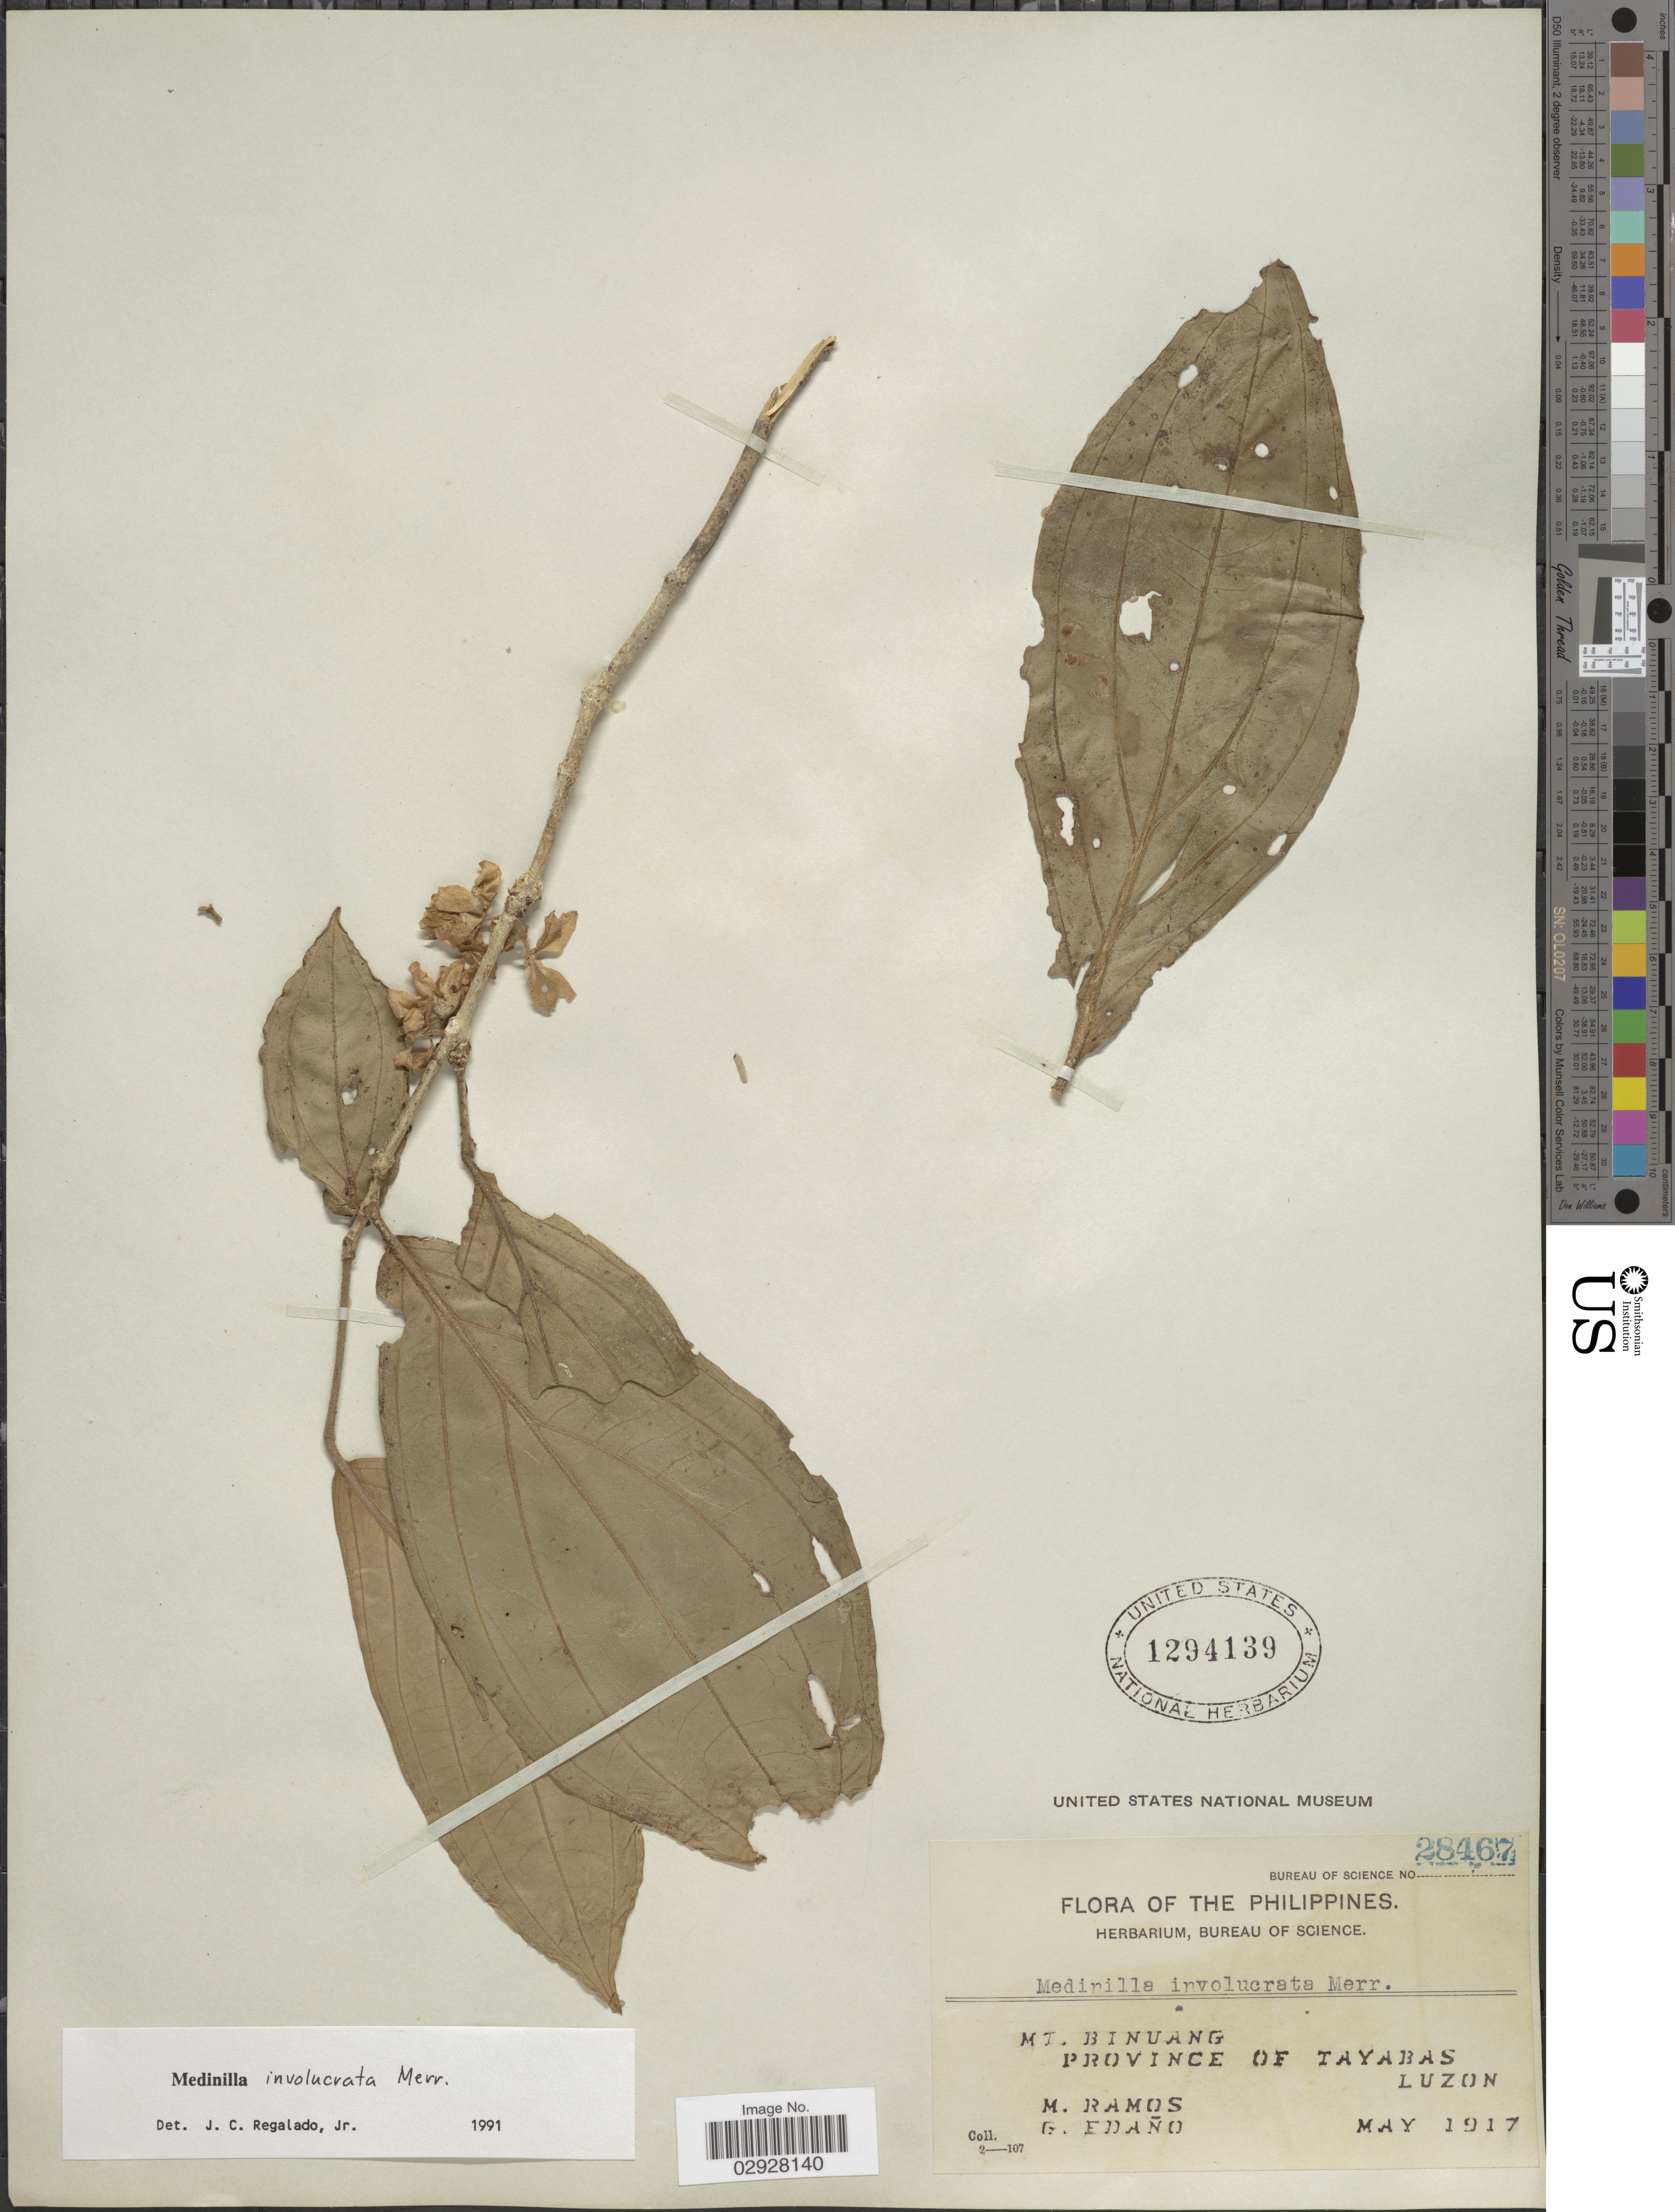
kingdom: Plantae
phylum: Tracheophyta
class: Magnoliopsida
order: Myrtales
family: Melastomataceae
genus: Medinilla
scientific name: Medinilla involucrata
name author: Merr.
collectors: M. Ramos & G. Edaño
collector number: Bureau of Science 28467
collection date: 1917-05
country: Philippines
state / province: Calabarzon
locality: Mt. Binuang, Province of Tayabas.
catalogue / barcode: US 1294139